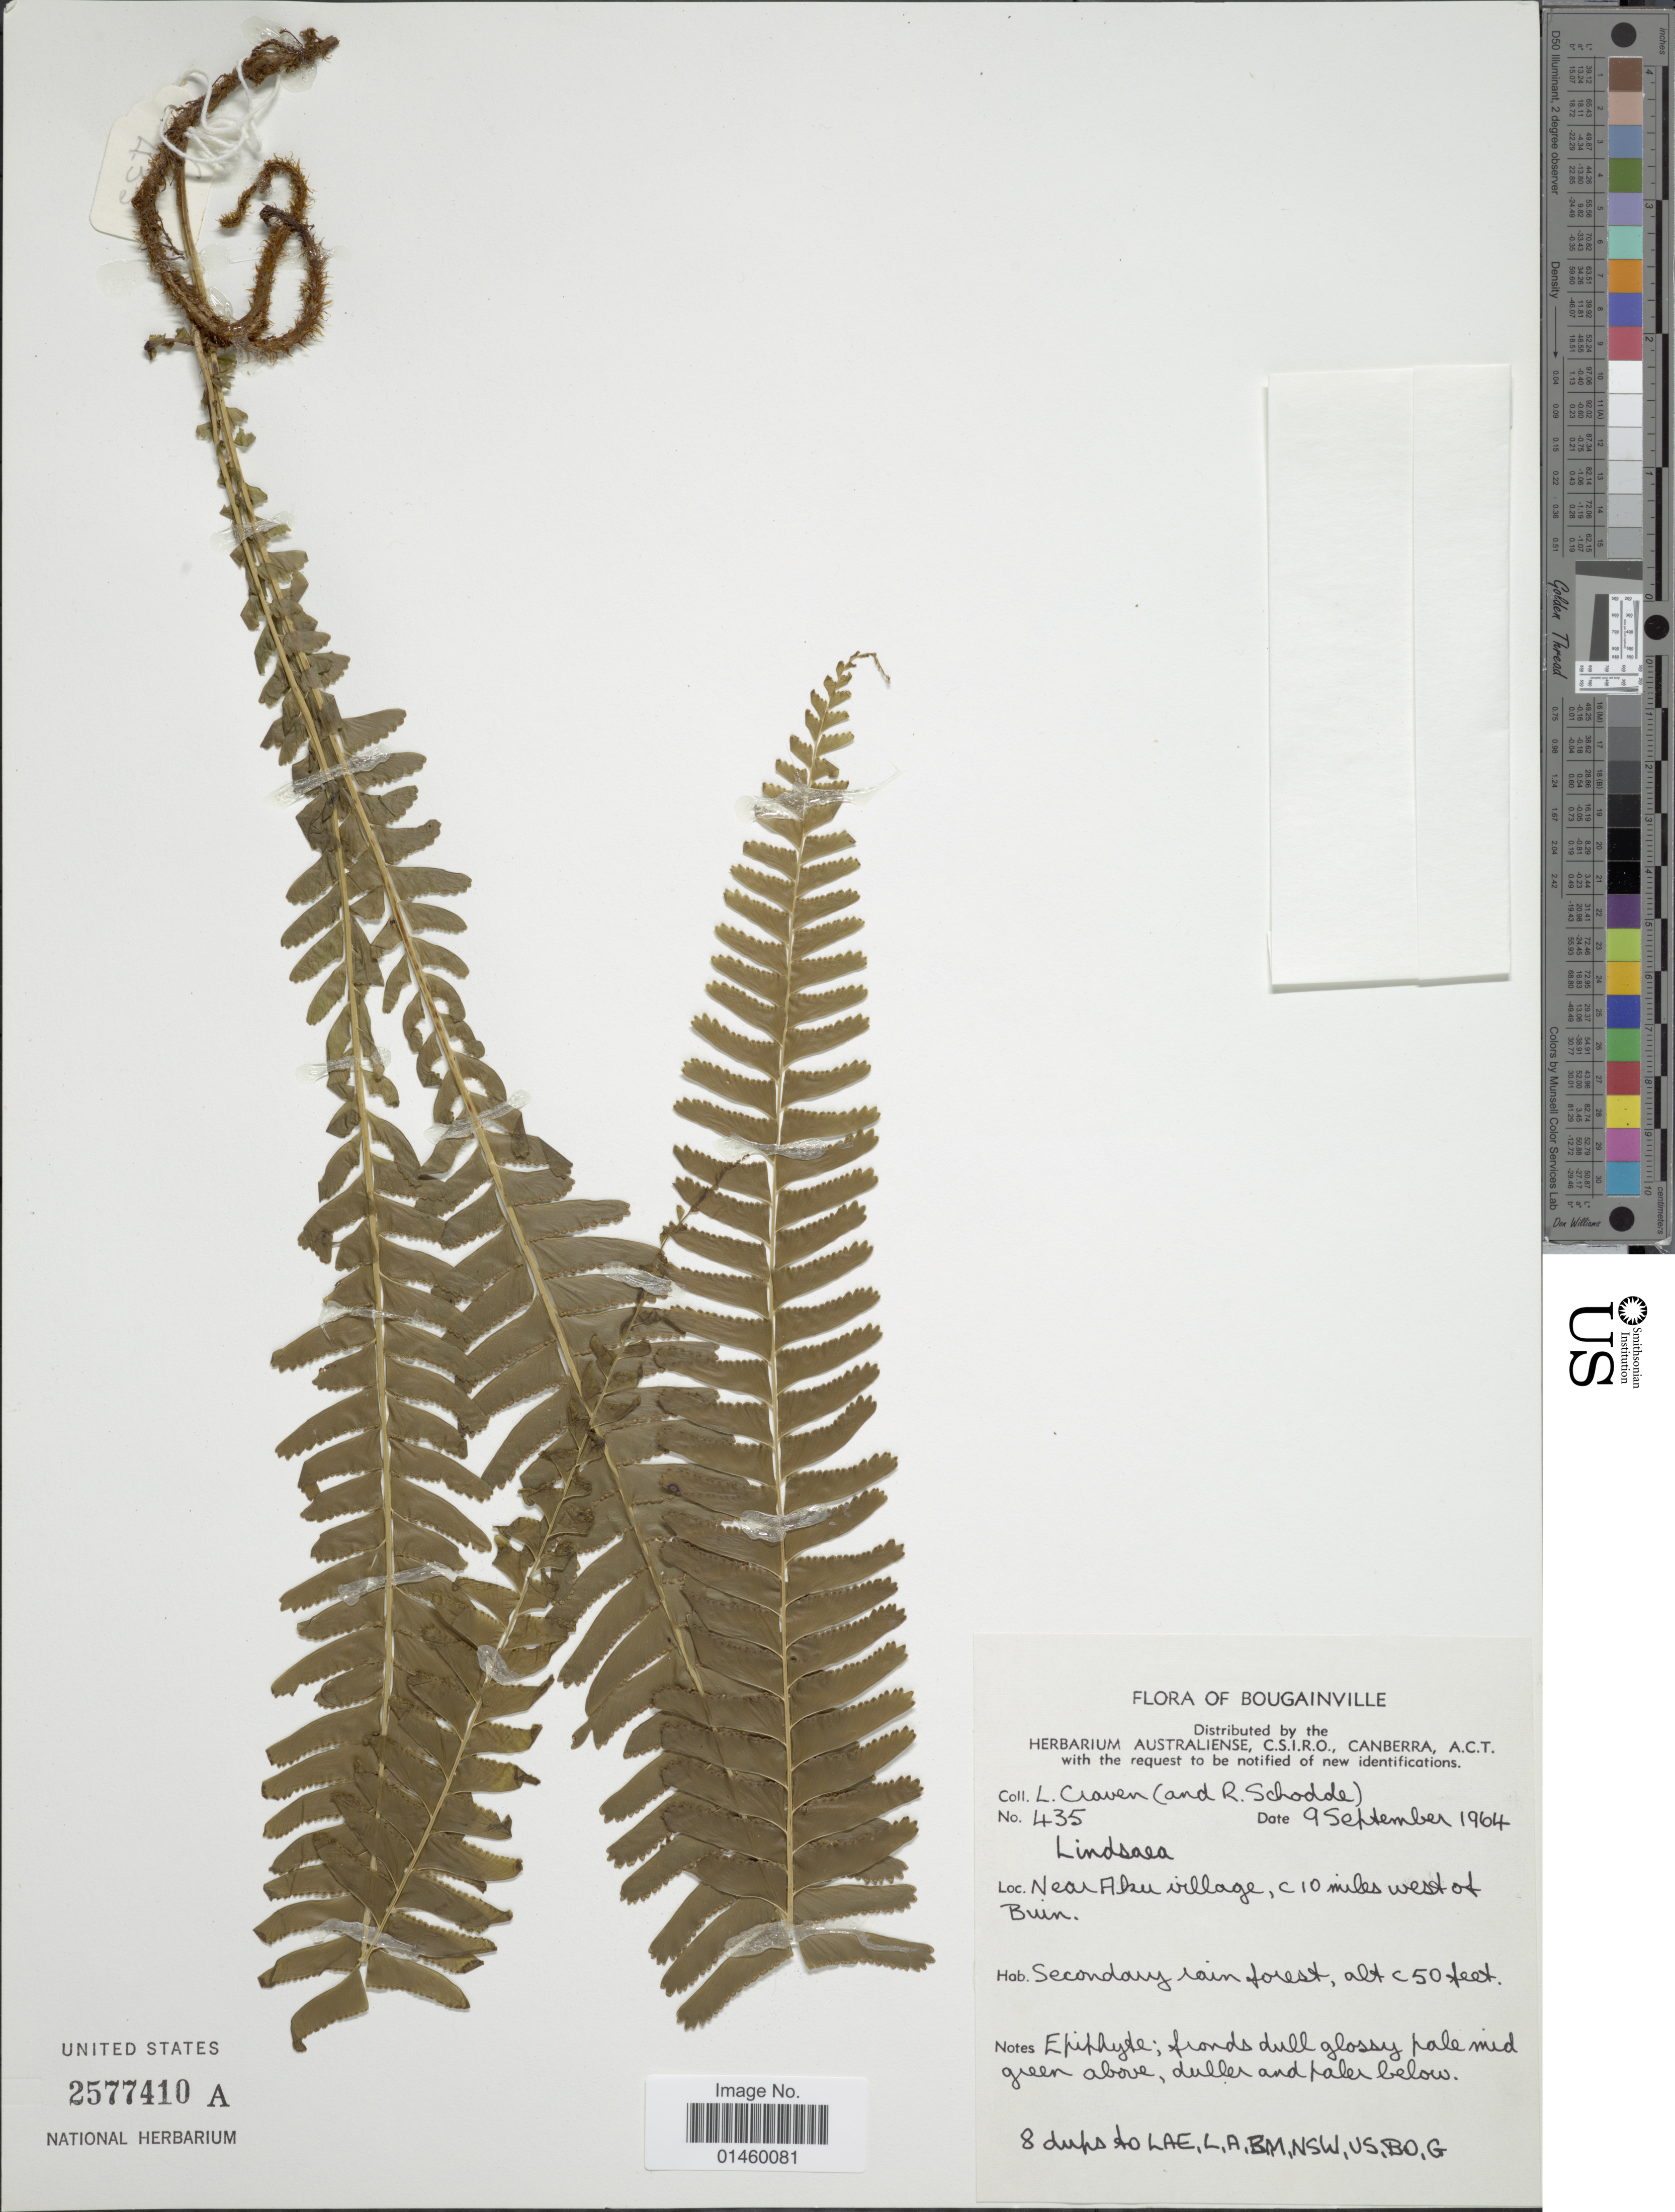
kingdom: Plantae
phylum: Tracheophyta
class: Polypodiopsida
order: Polypodiales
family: Lindsaeaceae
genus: Lindsaea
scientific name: Lindsaea sp.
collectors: L. Craven & R. Schodde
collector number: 435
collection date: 1964-09-09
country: Papua New Guinea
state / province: Bougainville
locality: Near Aku village, c. 10 miles west of Buin.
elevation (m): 15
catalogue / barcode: US 2577410A